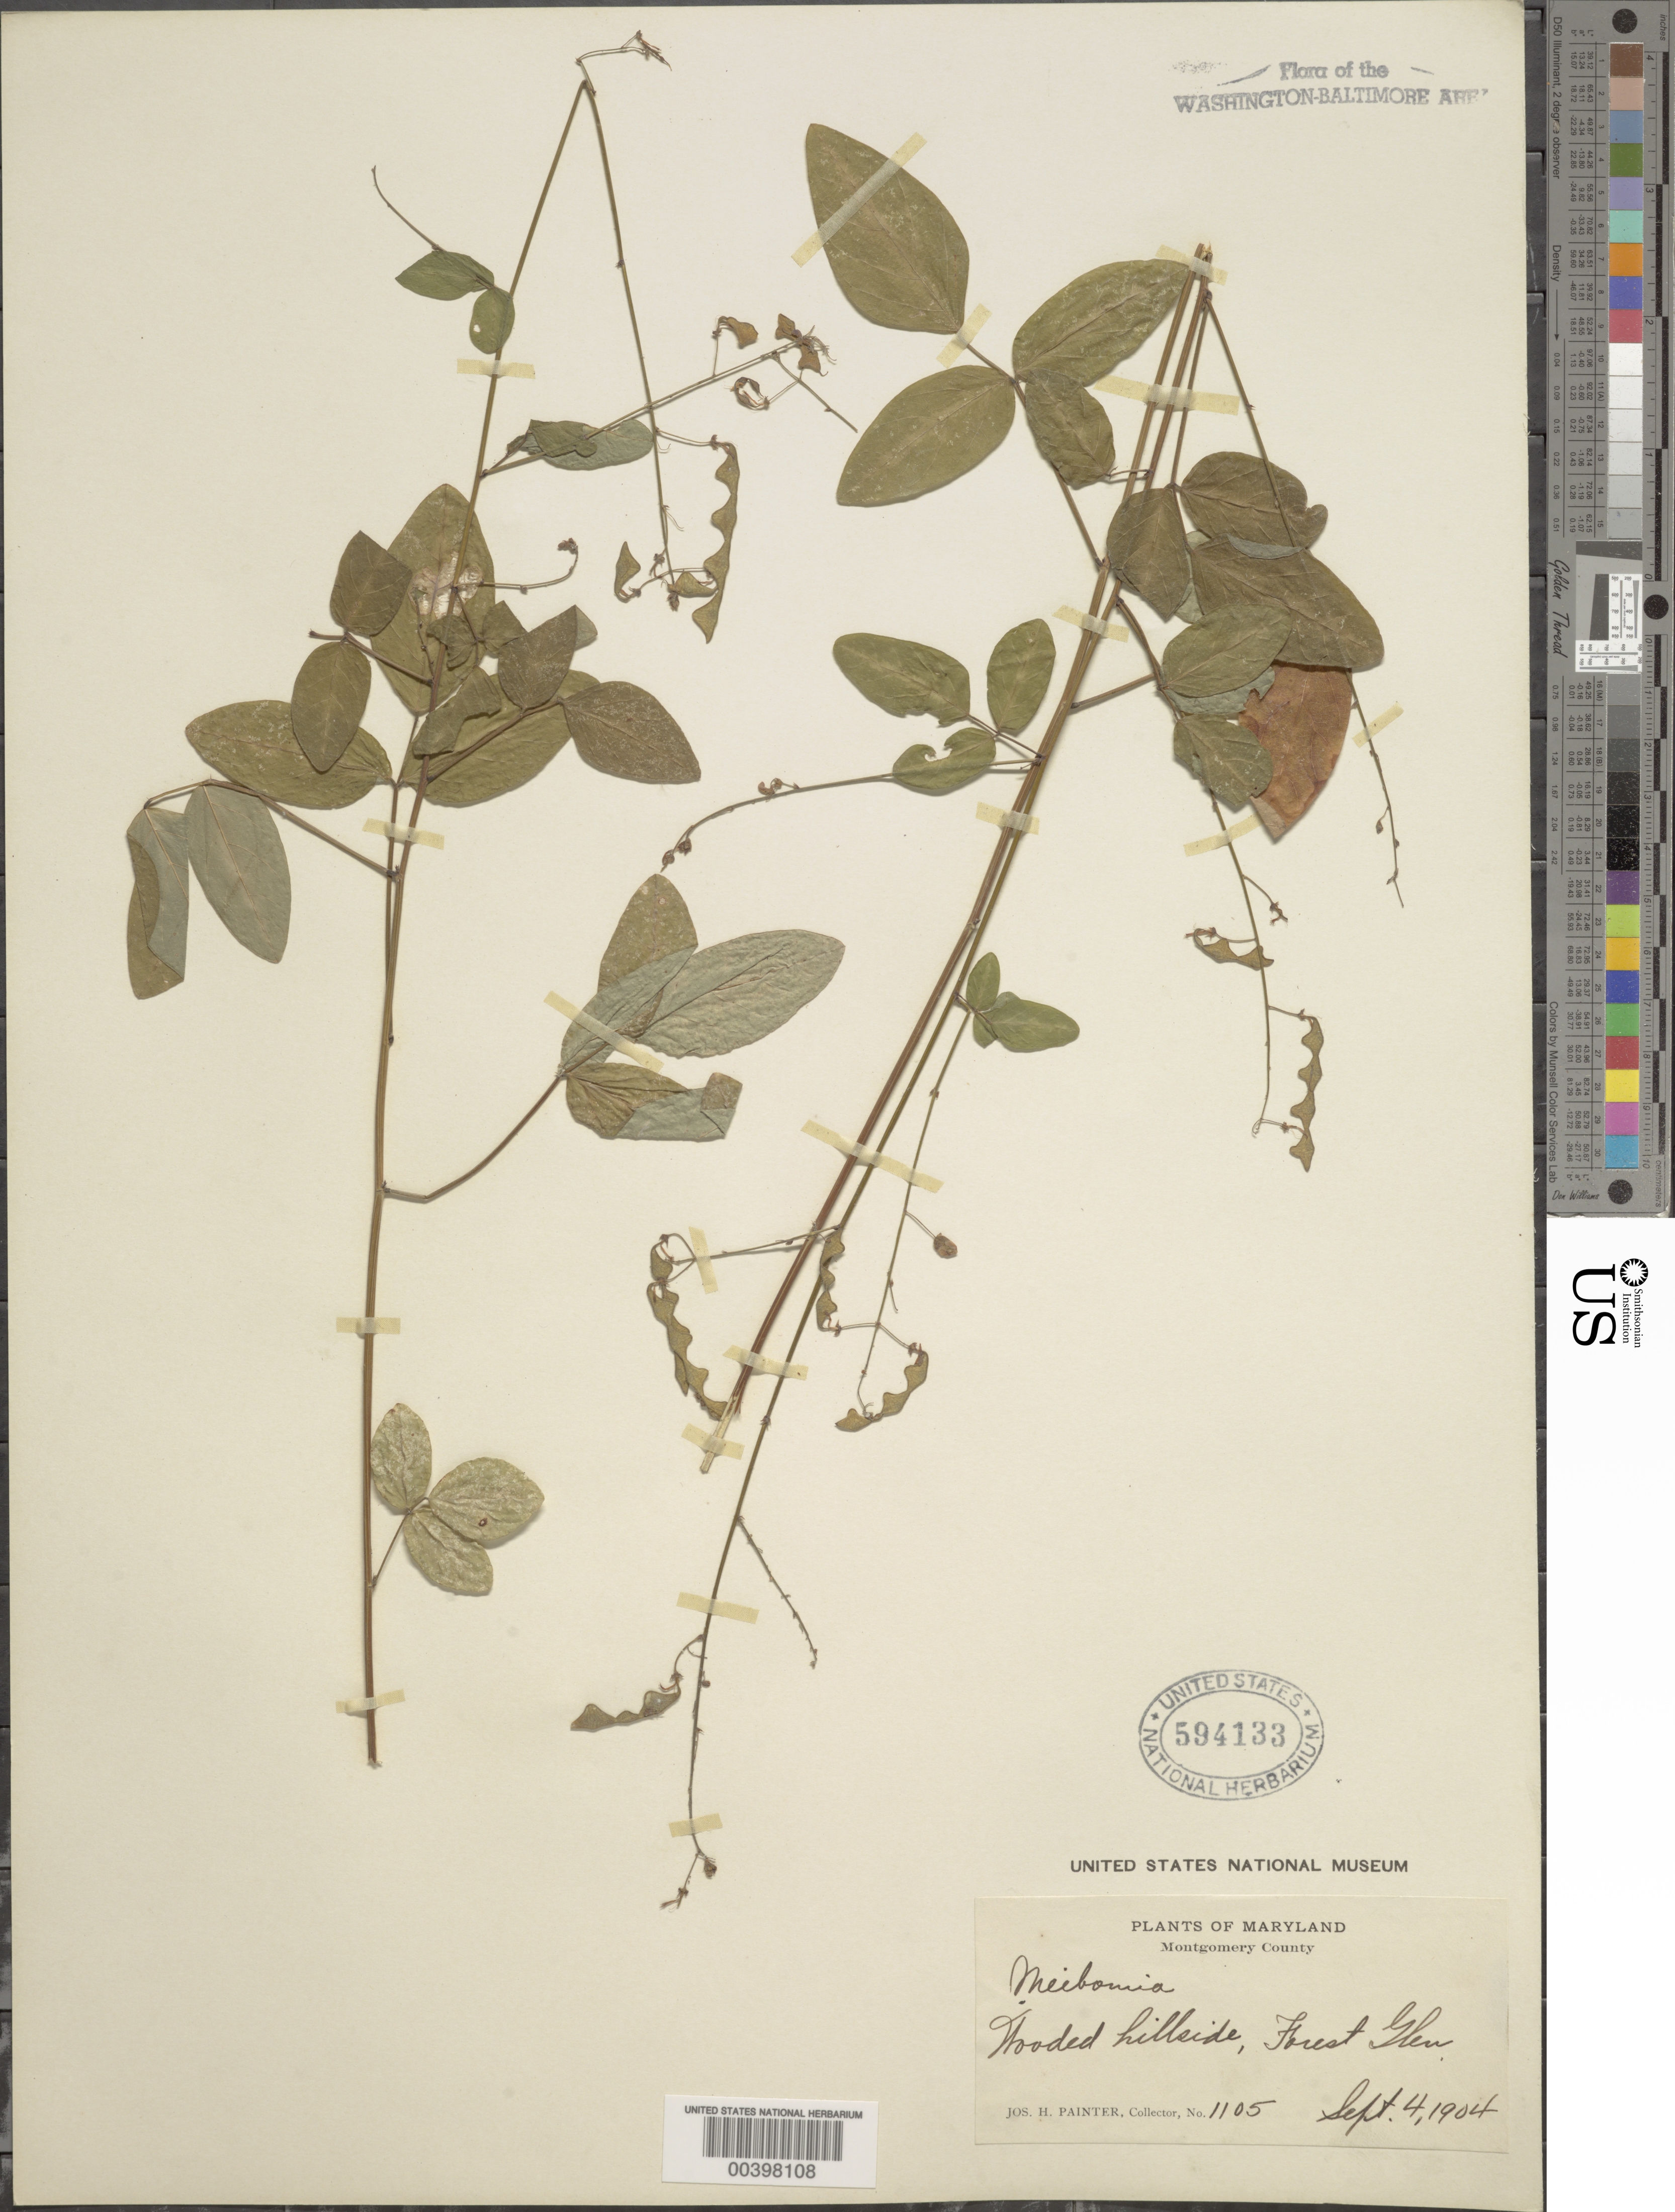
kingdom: Plantae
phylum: Tracheophyta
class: Magnoliopsida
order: Fabales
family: Fabaceae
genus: Desmodium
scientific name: Desmodium glabellum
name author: (Michx.) DC.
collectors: J. H. Painter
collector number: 1105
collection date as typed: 04 Sep 1904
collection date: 1904-09-04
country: United States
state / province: Maryland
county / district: Montgomery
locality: Forest Glen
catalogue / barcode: US 594133